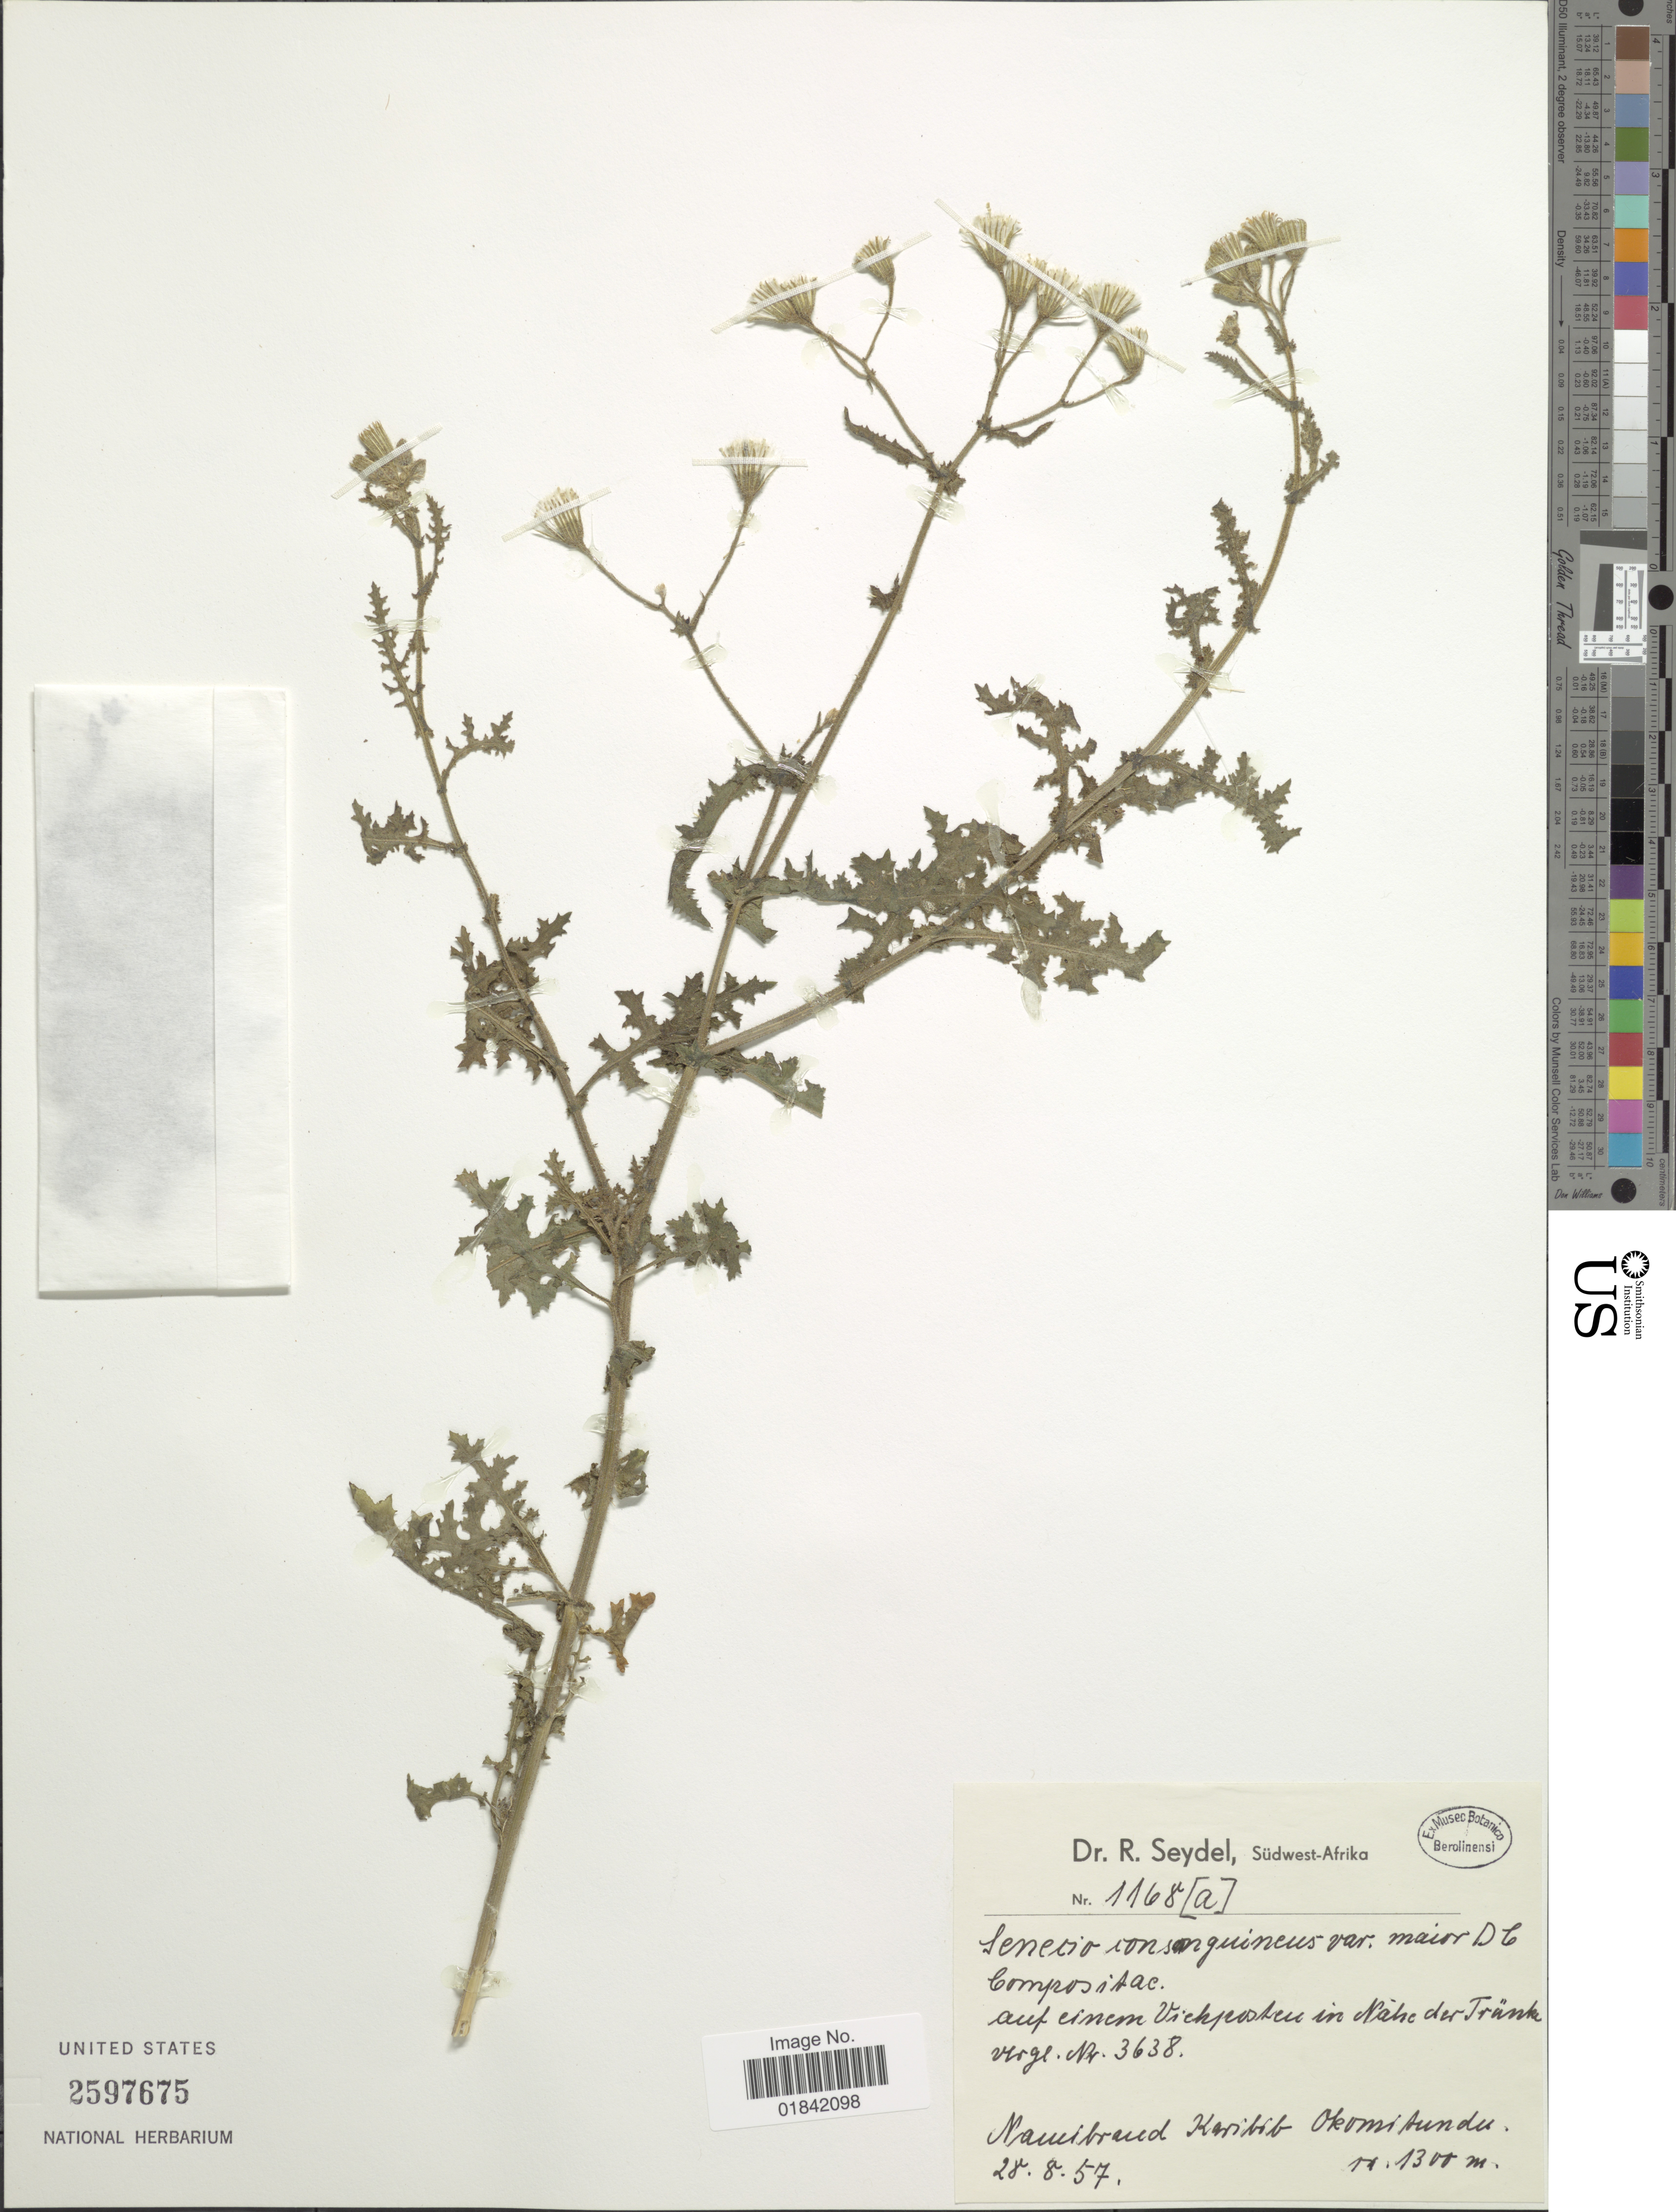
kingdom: Plantae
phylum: Tracheophyta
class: Magnoliopsida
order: Asterales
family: Asteraceae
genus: Senecio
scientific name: Senecio consanguineus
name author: DC.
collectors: R. Seydel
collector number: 1168a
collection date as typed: Transcribed d/m/y: 28/8/57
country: Namibia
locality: Sudwest-Afrika [Southwest Africa], Namibrand, Karibib, Okomitundu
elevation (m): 1300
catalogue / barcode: US 2597675